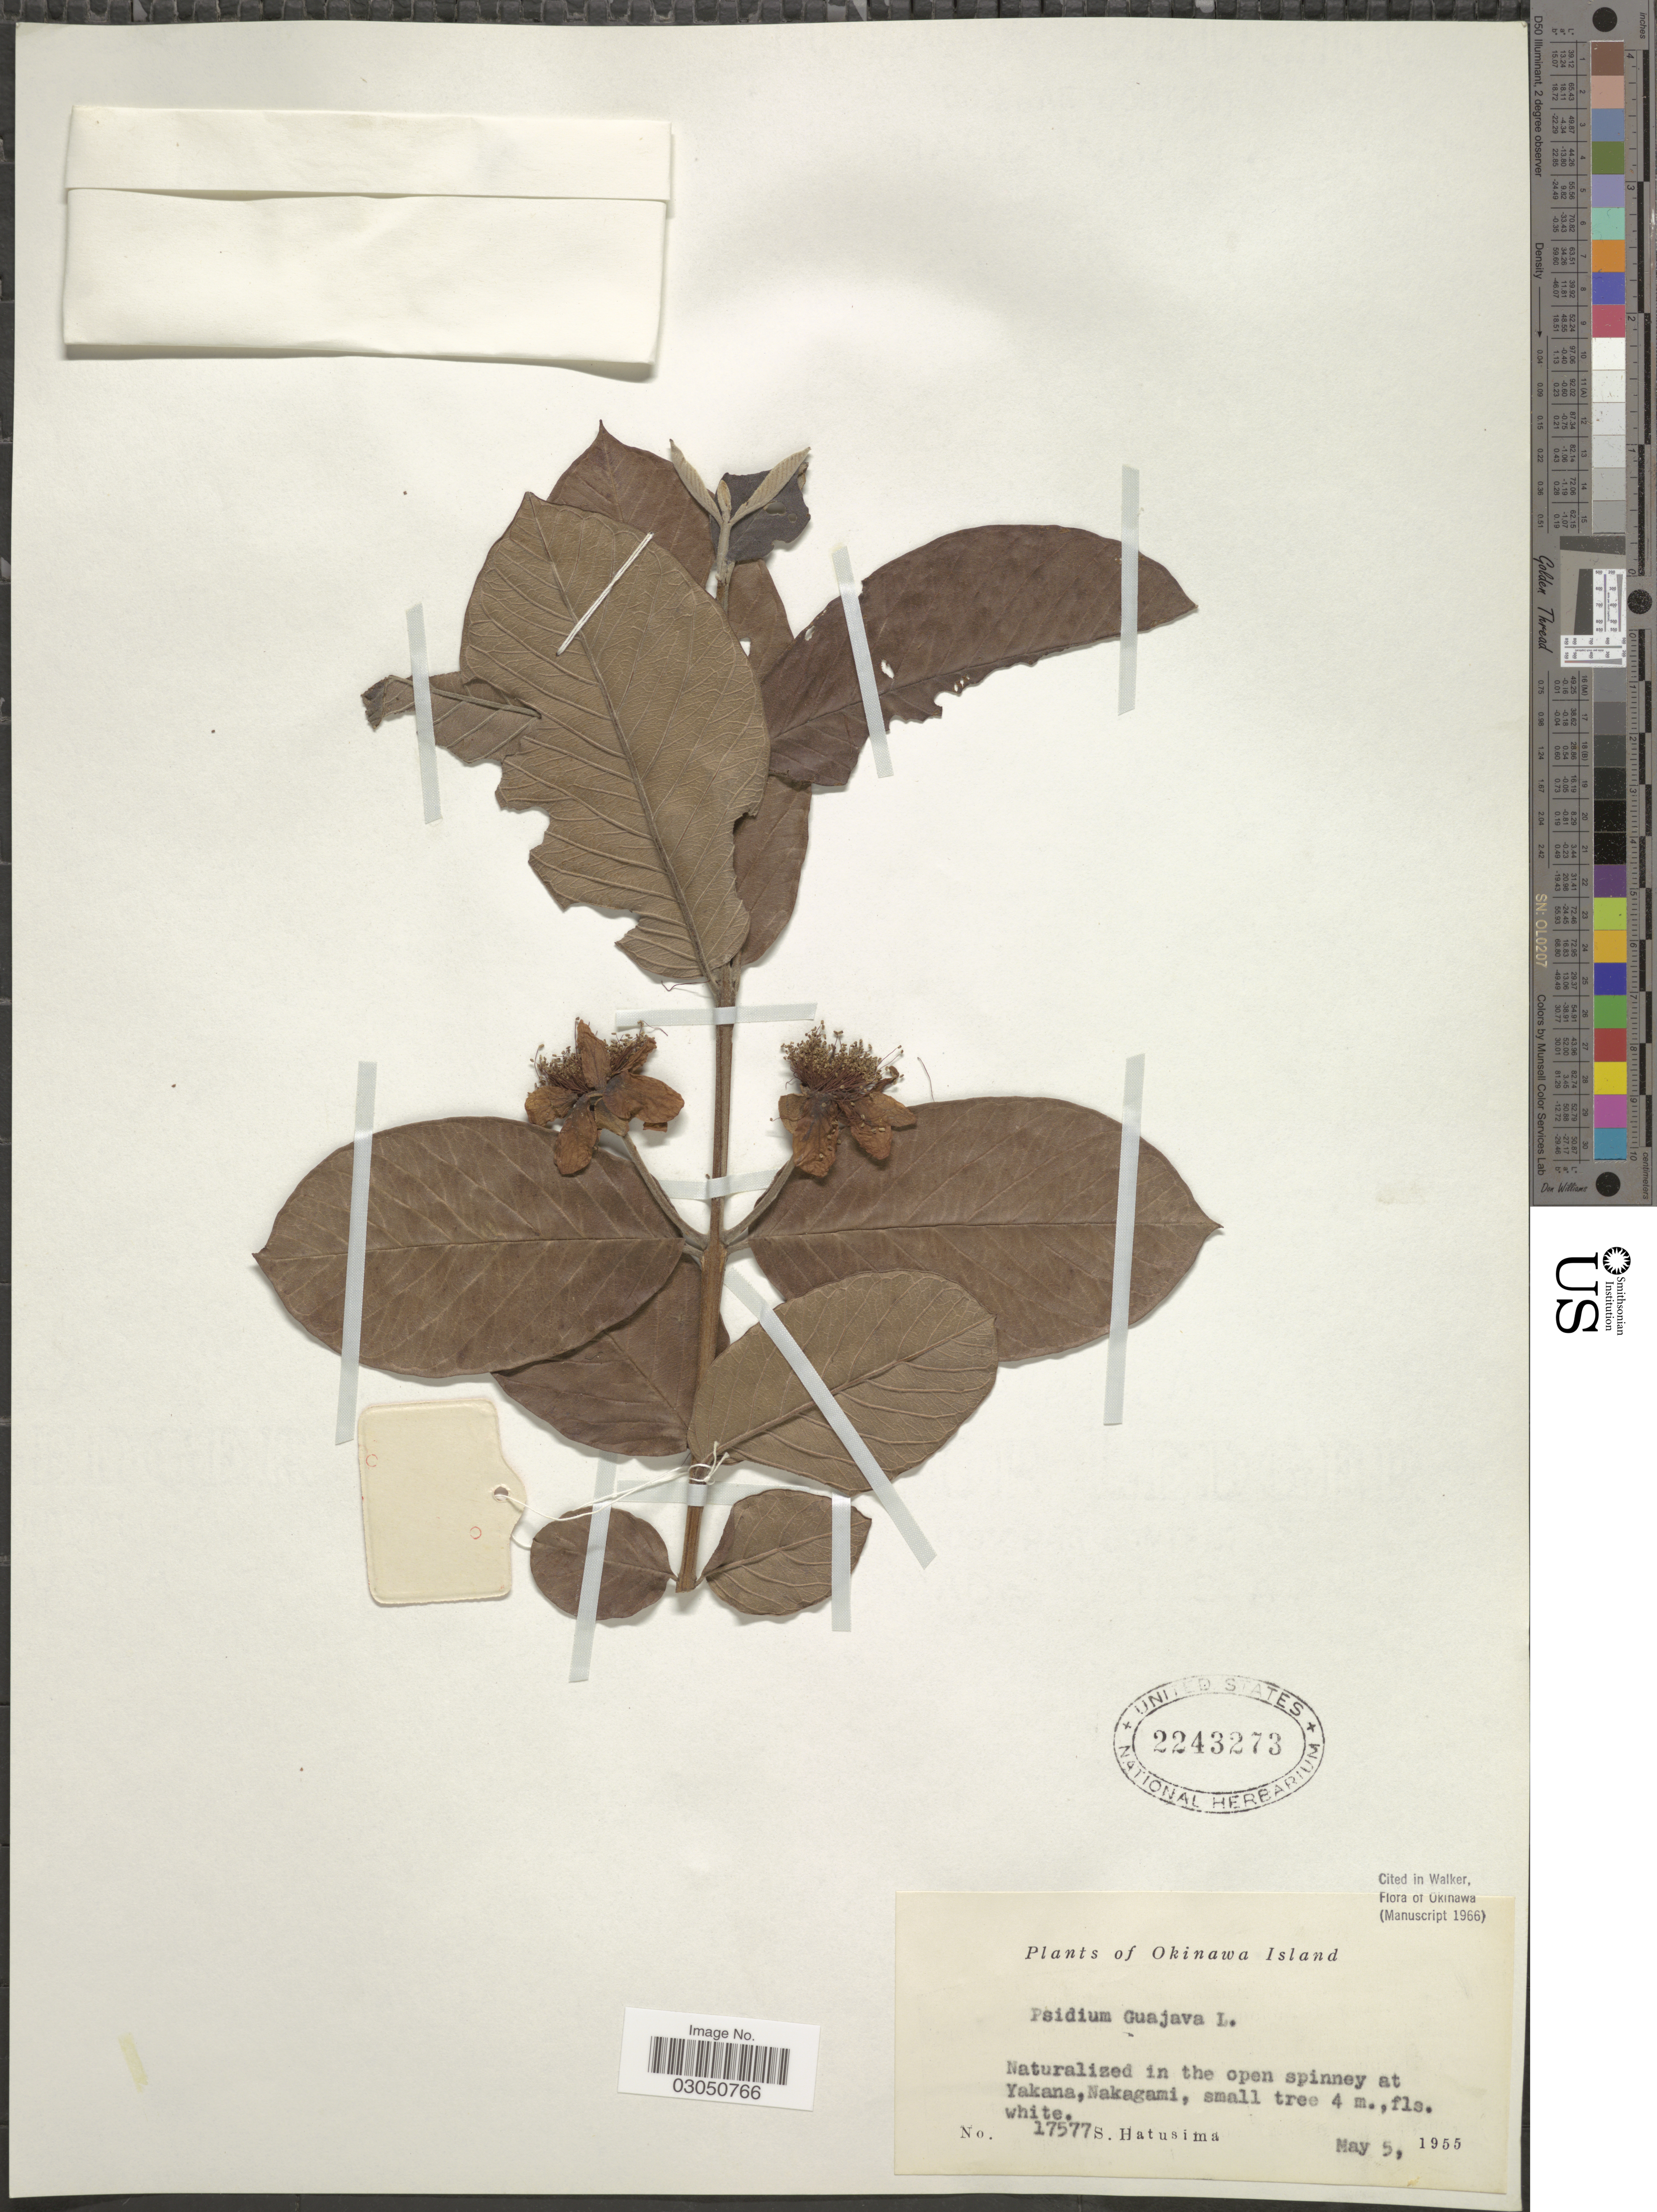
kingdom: Plantae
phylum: Tracheophyta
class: Magnoliopsida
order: Myrtales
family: Myrtaceae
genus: Psidium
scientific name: Psidium guajava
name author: L.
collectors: S. Hatusima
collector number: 17577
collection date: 1955-05-05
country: Japan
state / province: Okinawa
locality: Yakana, Nakagami.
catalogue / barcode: US 2243273